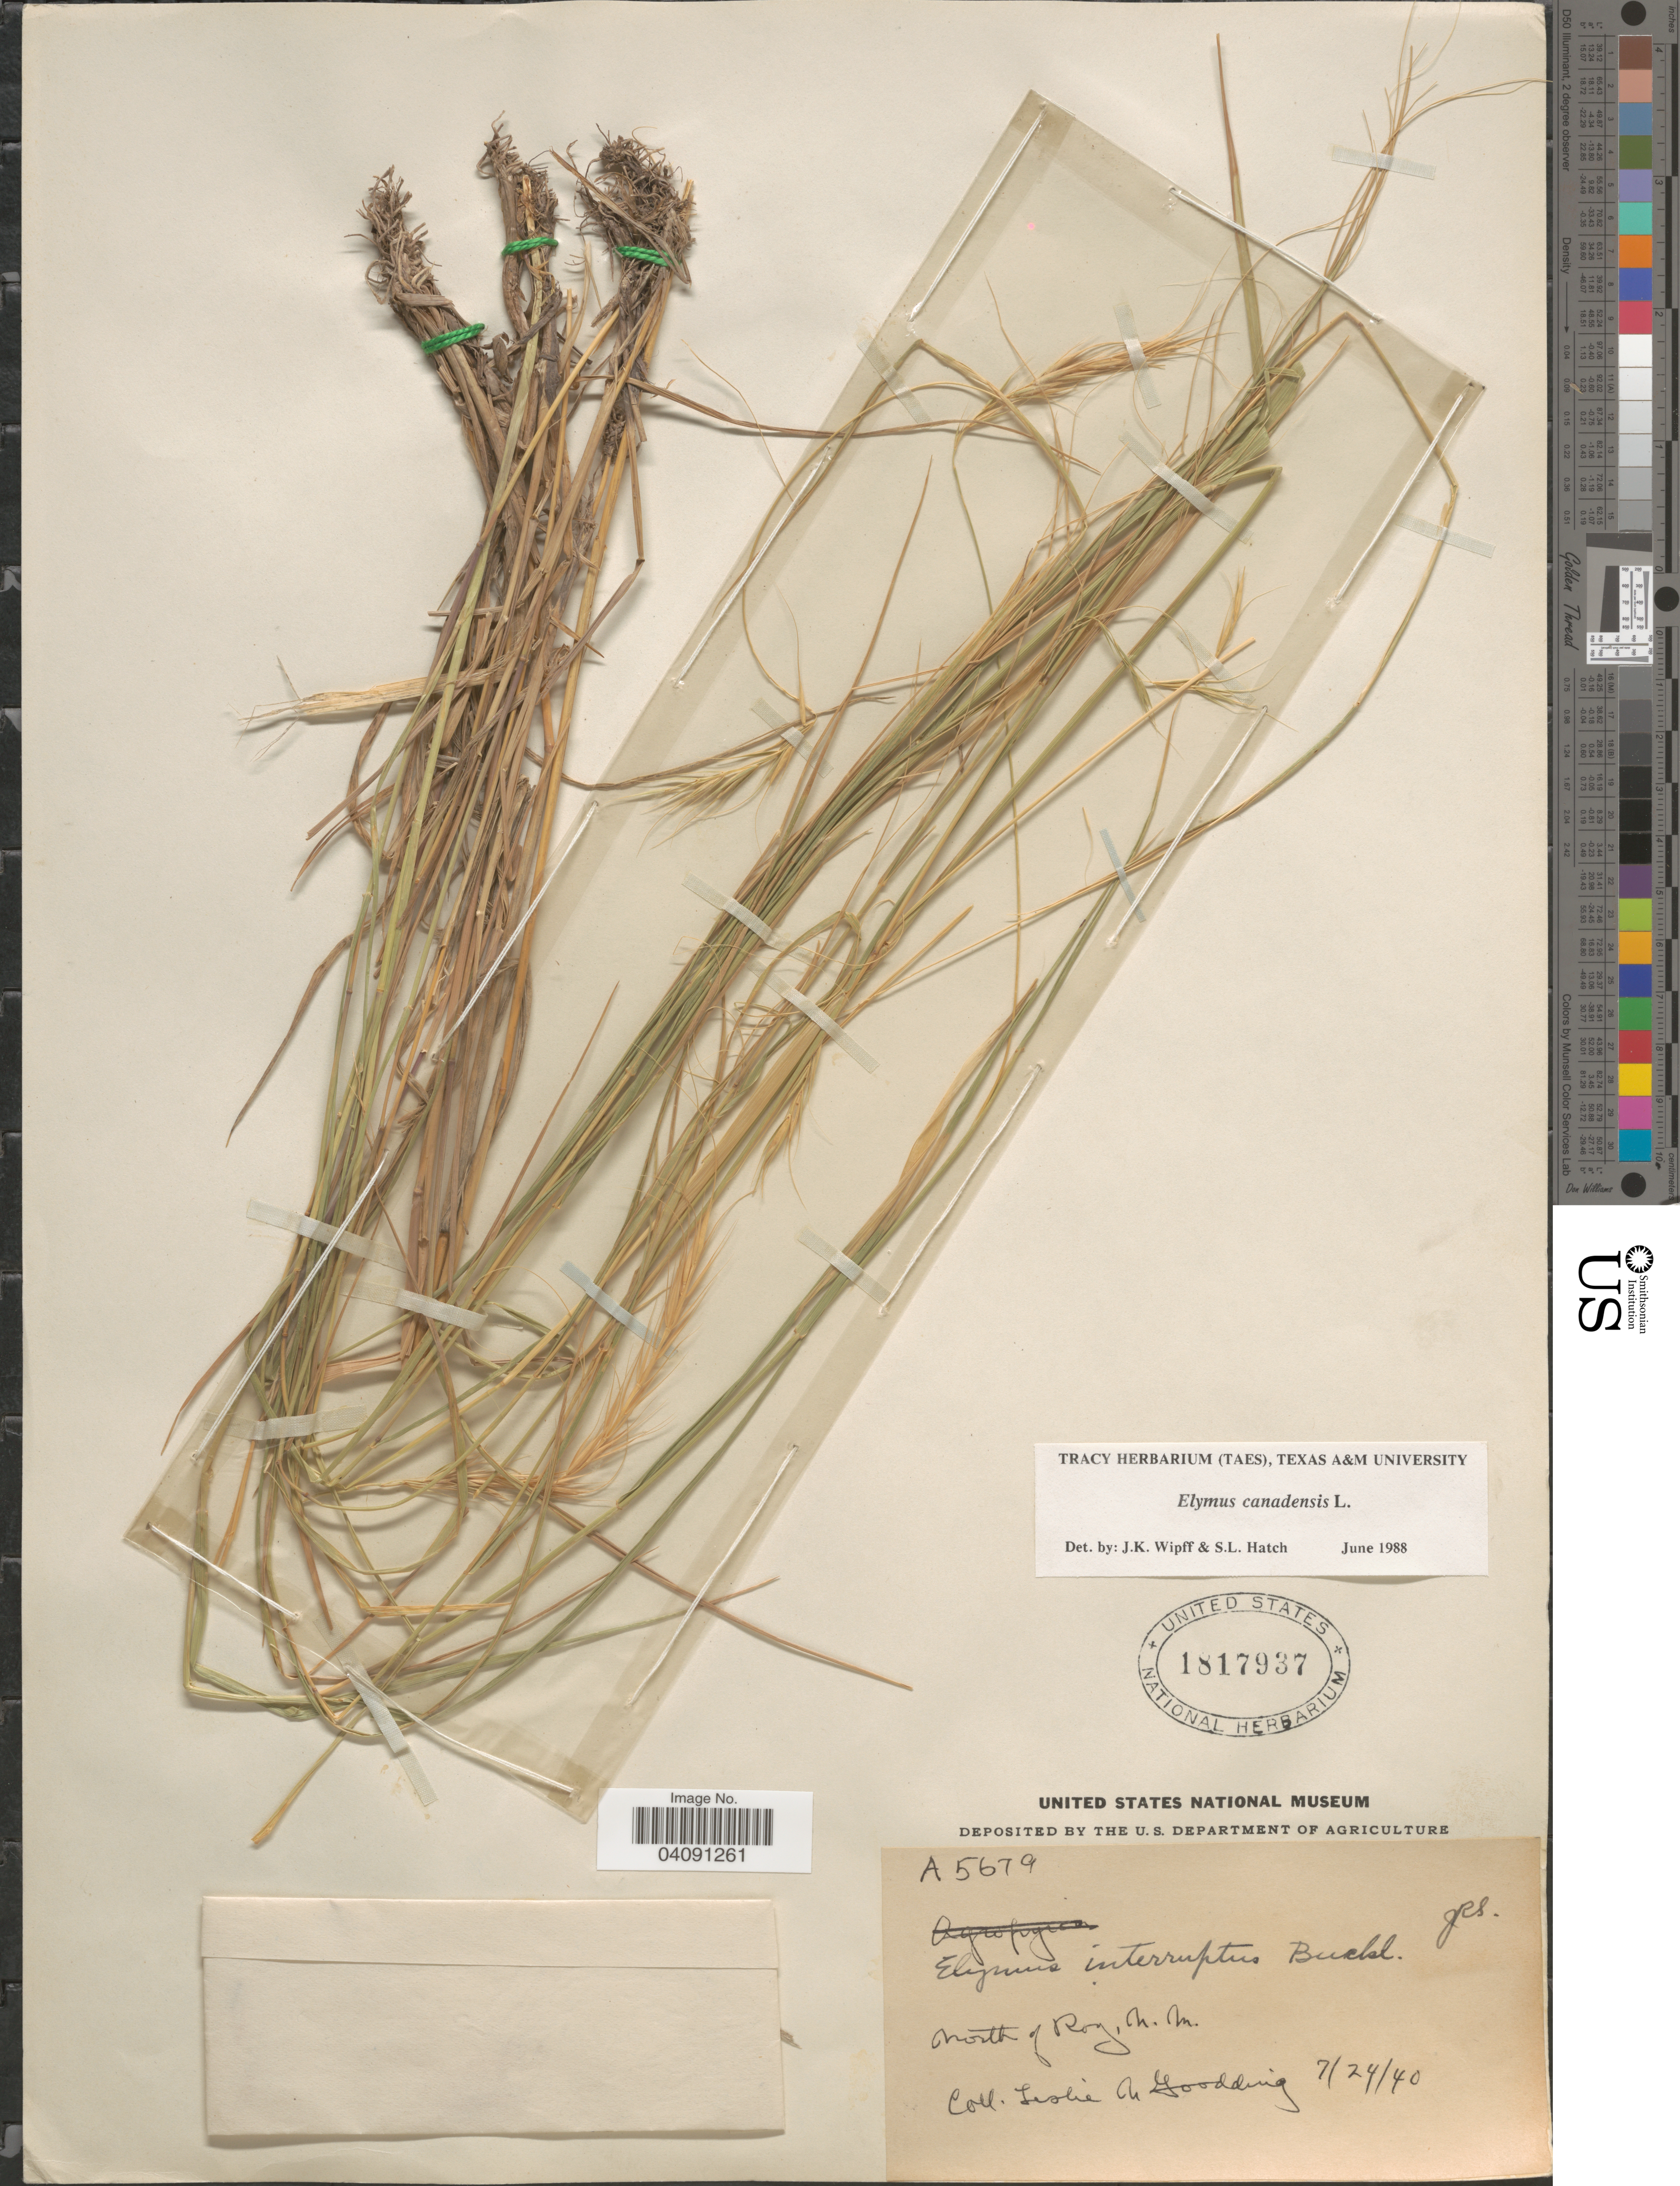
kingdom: Plantae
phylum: Tracheophyta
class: Liliopsida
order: Poales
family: Poaceae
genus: Elymus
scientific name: Elymus canadensis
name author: L.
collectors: L. N. Goodding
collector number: A5679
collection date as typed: Transcribed d/m/y: 24/7/40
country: United States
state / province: New Mexico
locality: North of Roy.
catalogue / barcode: US 1817937